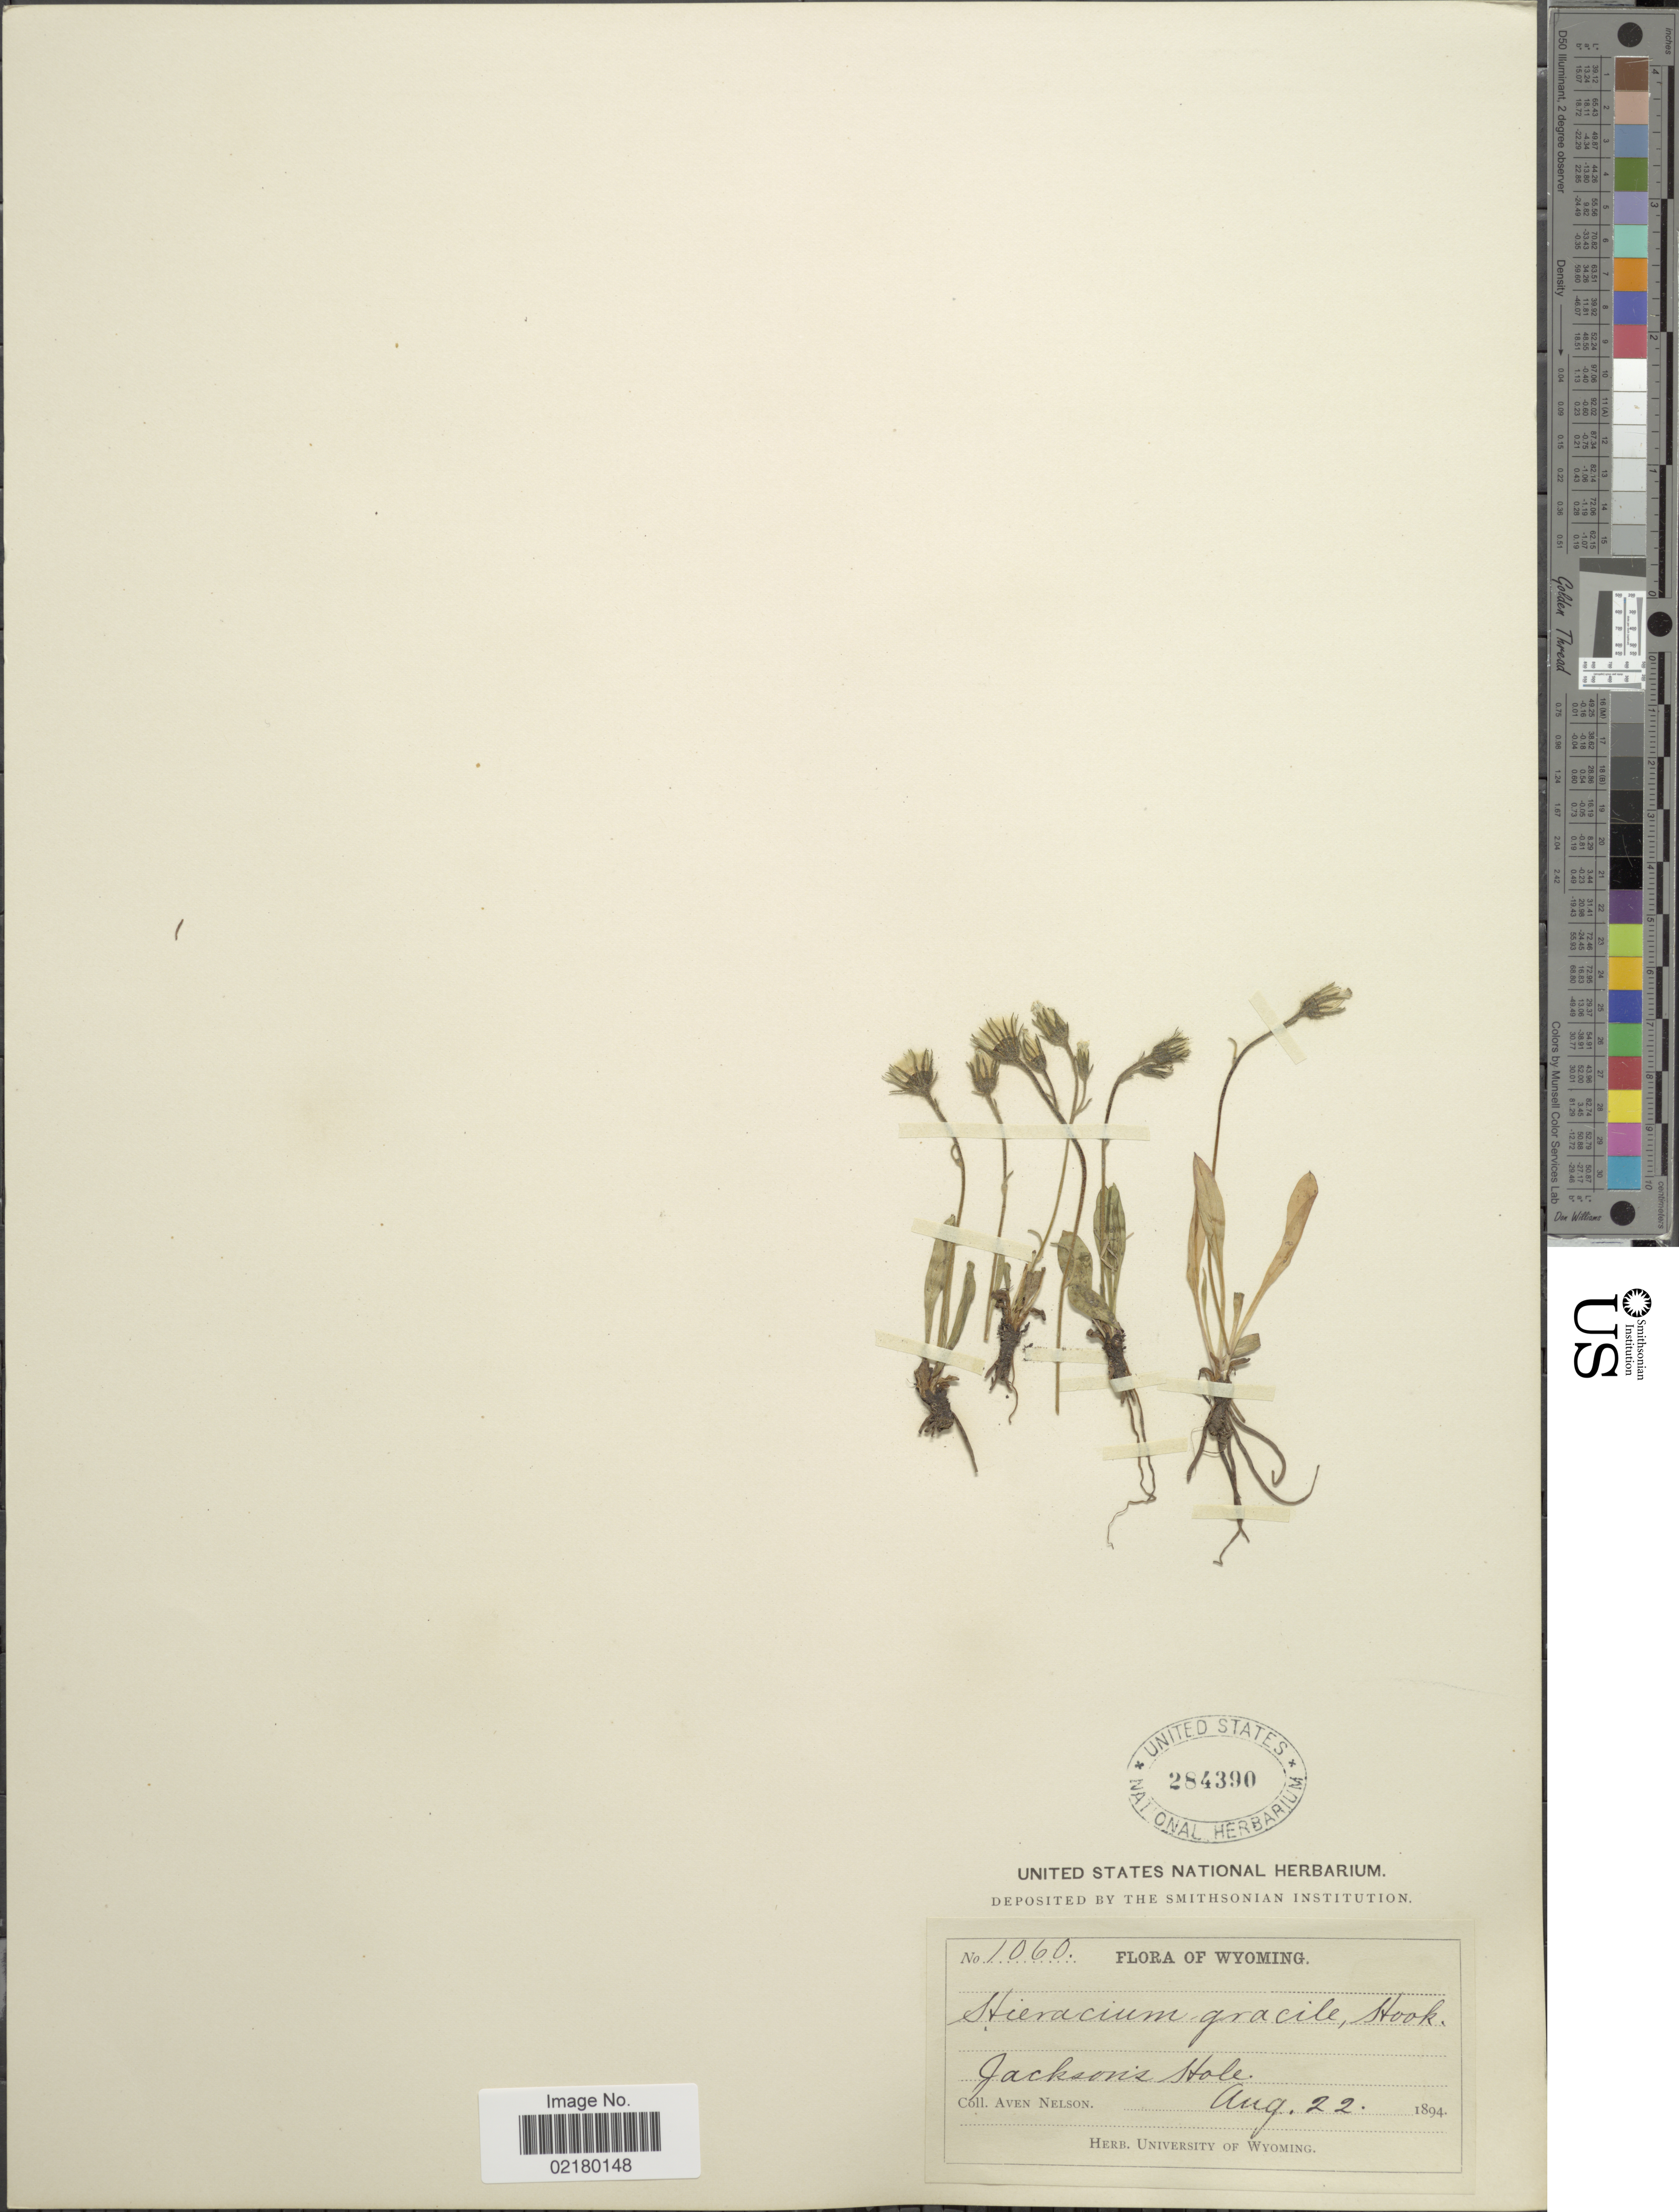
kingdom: Plantae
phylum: Tracheophyta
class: Magnoliopsida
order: Asterales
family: Asteraceae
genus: Hieracium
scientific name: Hieracium triste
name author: Willd. ex Spreng.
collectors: A. Nelson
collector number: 1060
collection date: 1894-08-22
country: United States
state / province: Wyoming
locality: Jacksons Hole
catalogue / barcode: US 284390